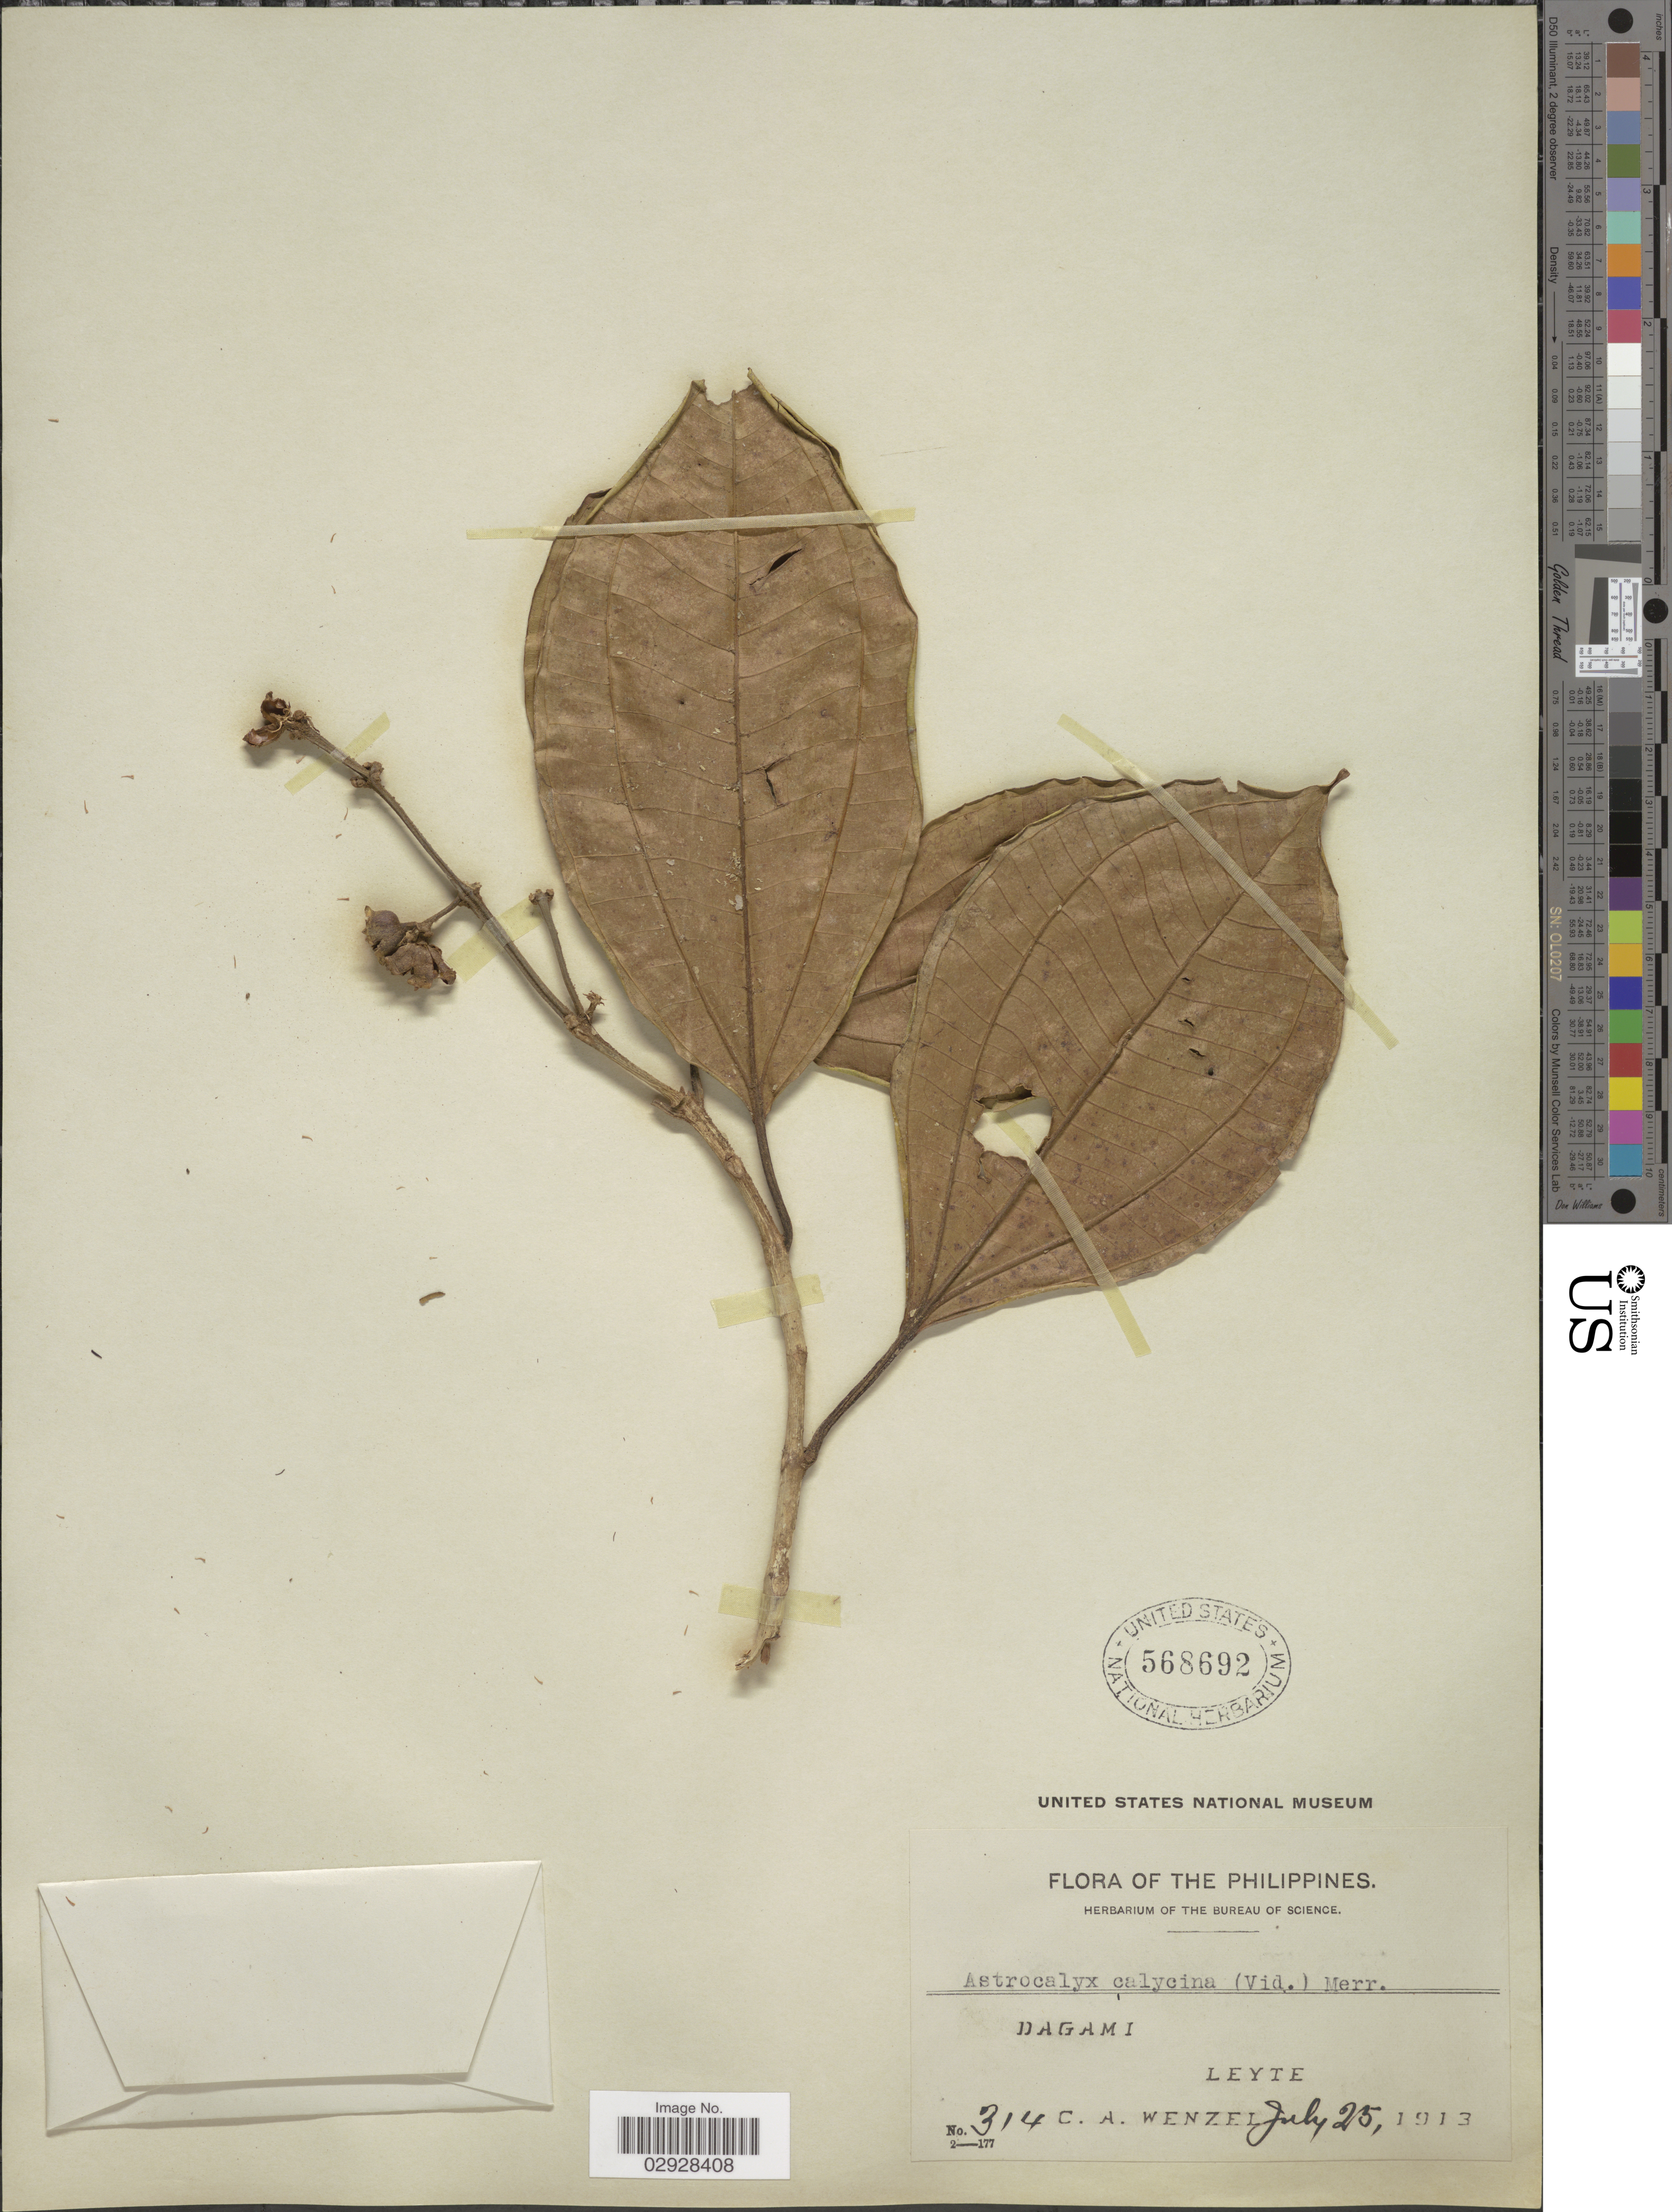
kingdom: Plantae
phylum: Tracheophyta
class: Magnoliopsida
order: Myrtales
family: Melastomataceae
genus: Astrocalyx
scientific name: Astrocalyx calycina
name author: Merr.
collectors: C. Wenzel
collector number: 314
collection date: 1913-07-25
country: Philippines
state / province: Eastern Visayas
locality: Dagami. Leyte.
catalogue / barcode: US 568692